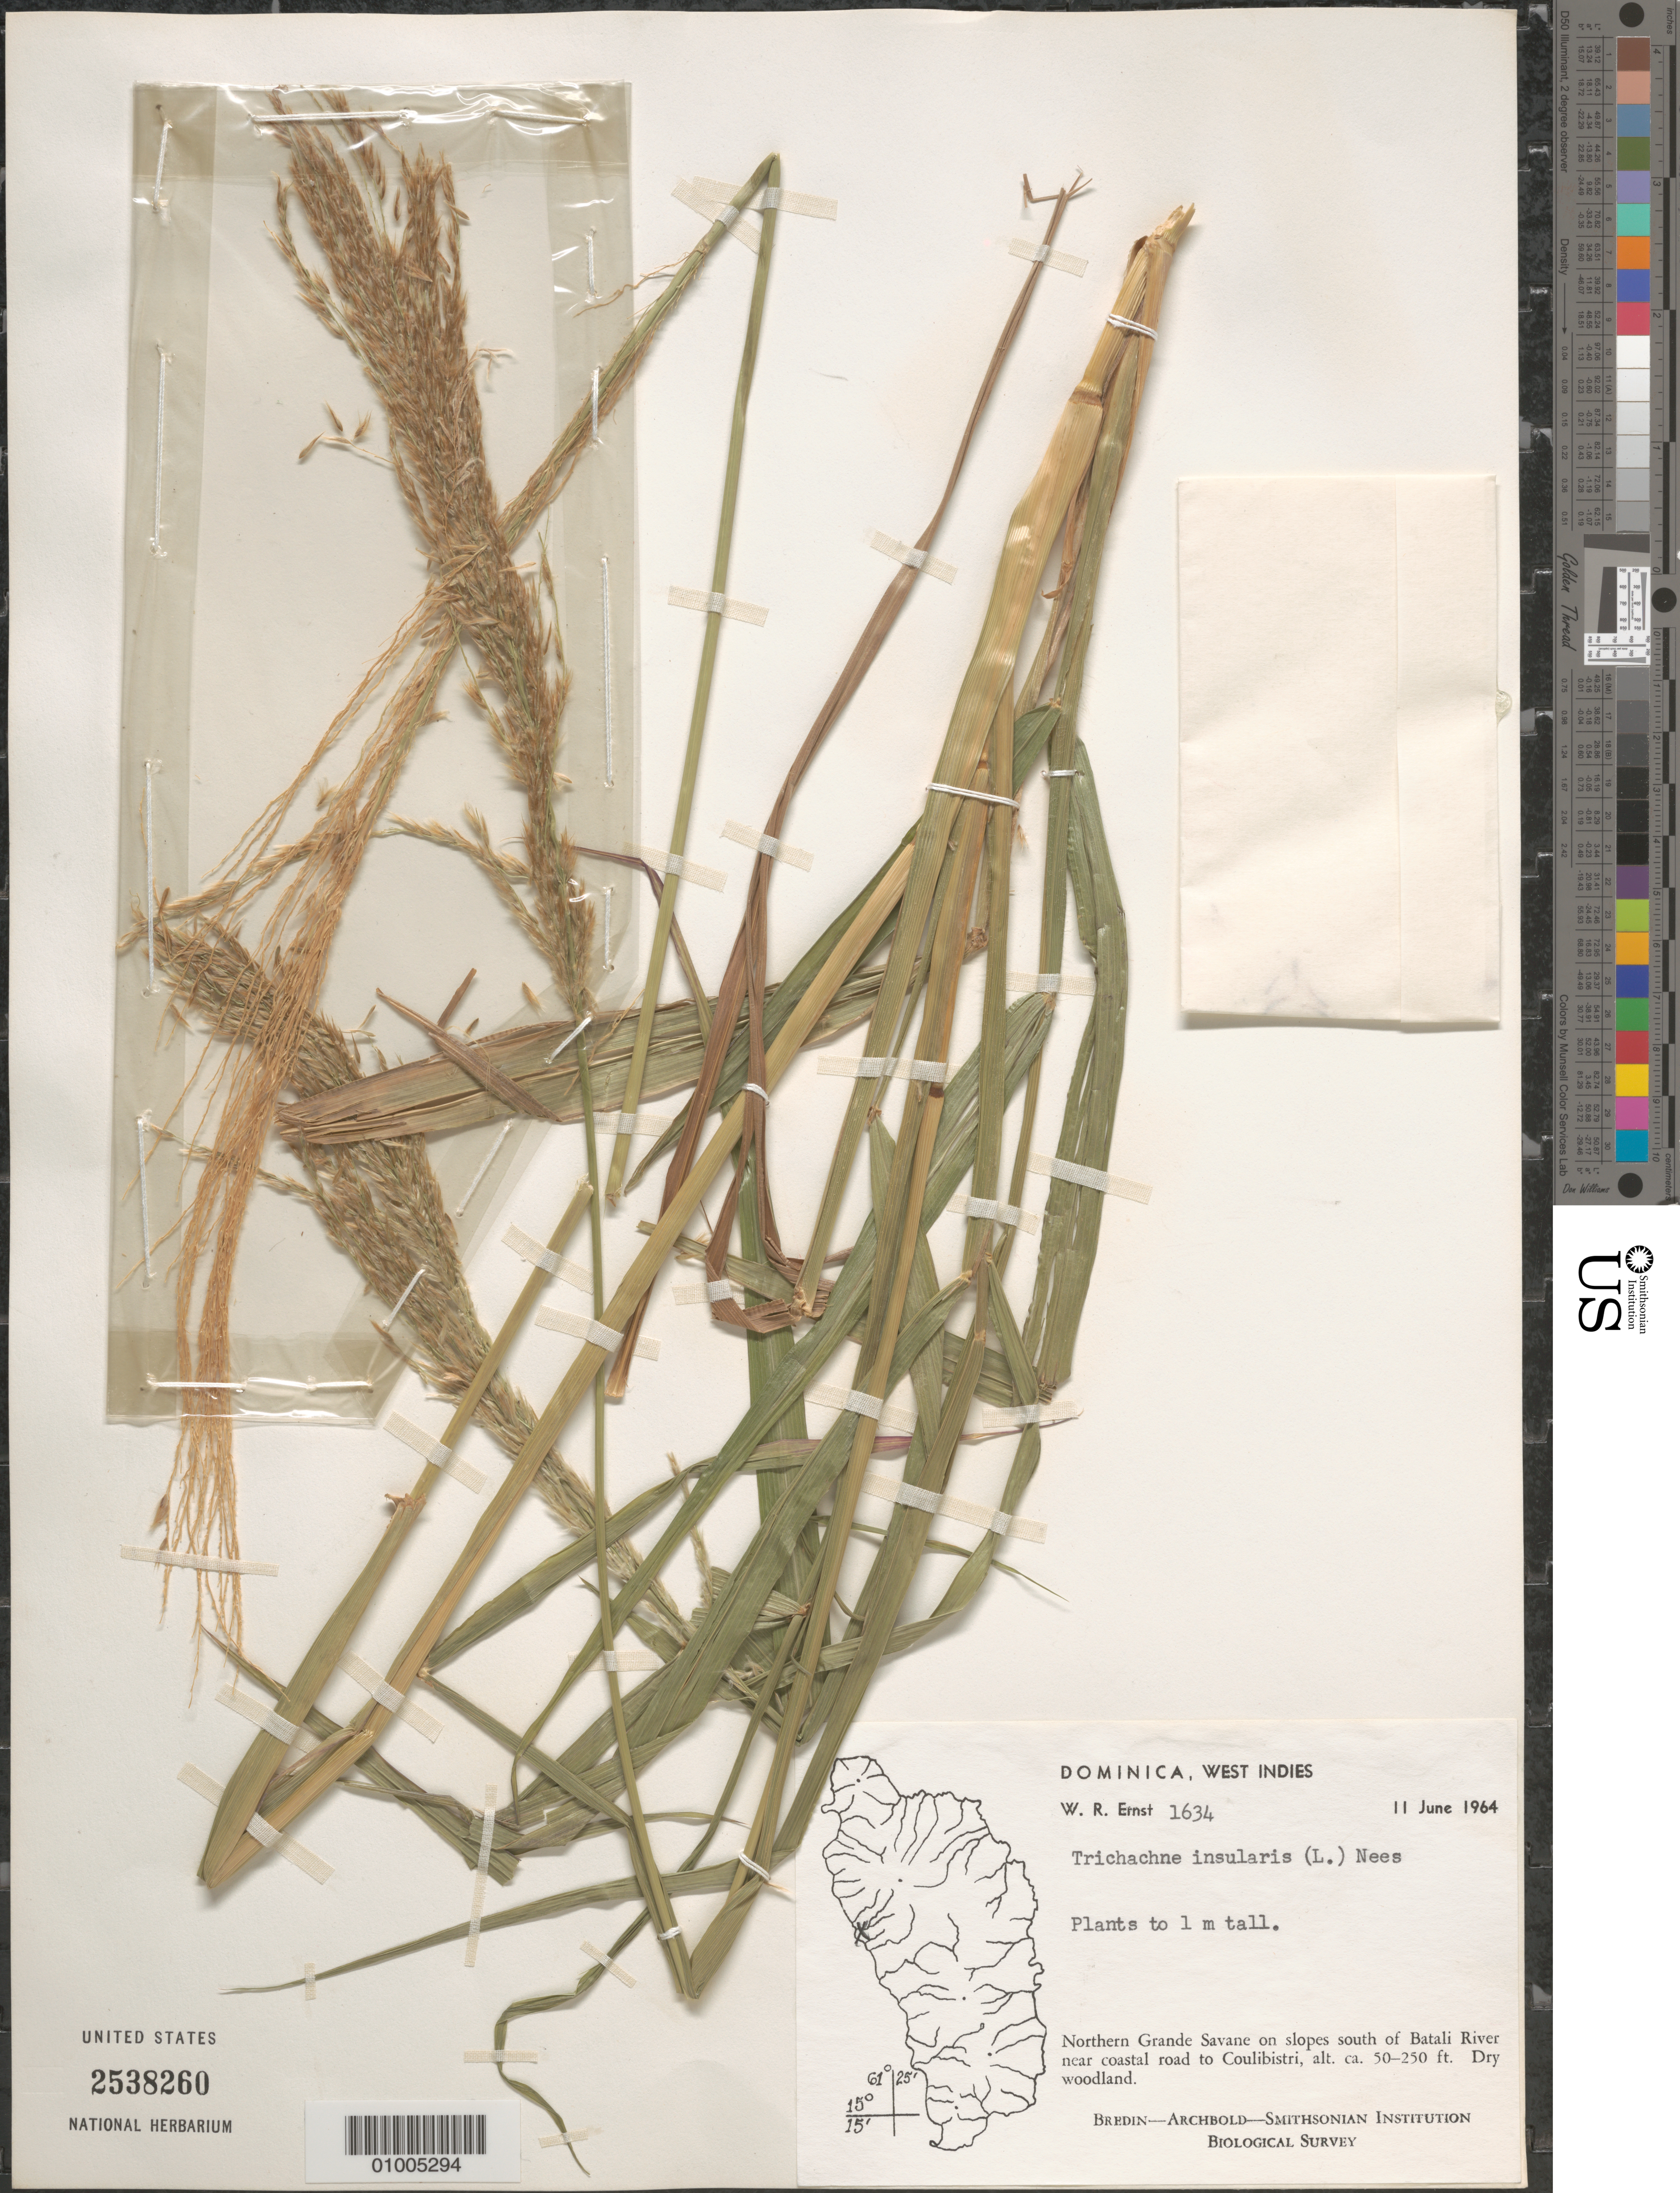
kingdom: Plantae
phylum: Tracheophyta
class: Liliopsida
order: Poales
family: Poaceae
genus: Trichachne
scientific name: Trichachne insularis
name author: (L.) Nees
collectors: W. R. Ernst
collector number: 1634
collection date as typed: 11 Jun 1964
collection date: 1964-06-11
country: Dominica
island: Dominica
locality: Plants to 1m tall. Northern Grande Savane on slopes south of batali River near coastal road to Coulibistri.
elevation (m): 15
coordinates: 0 N, 0 E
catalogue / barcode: US 2538260